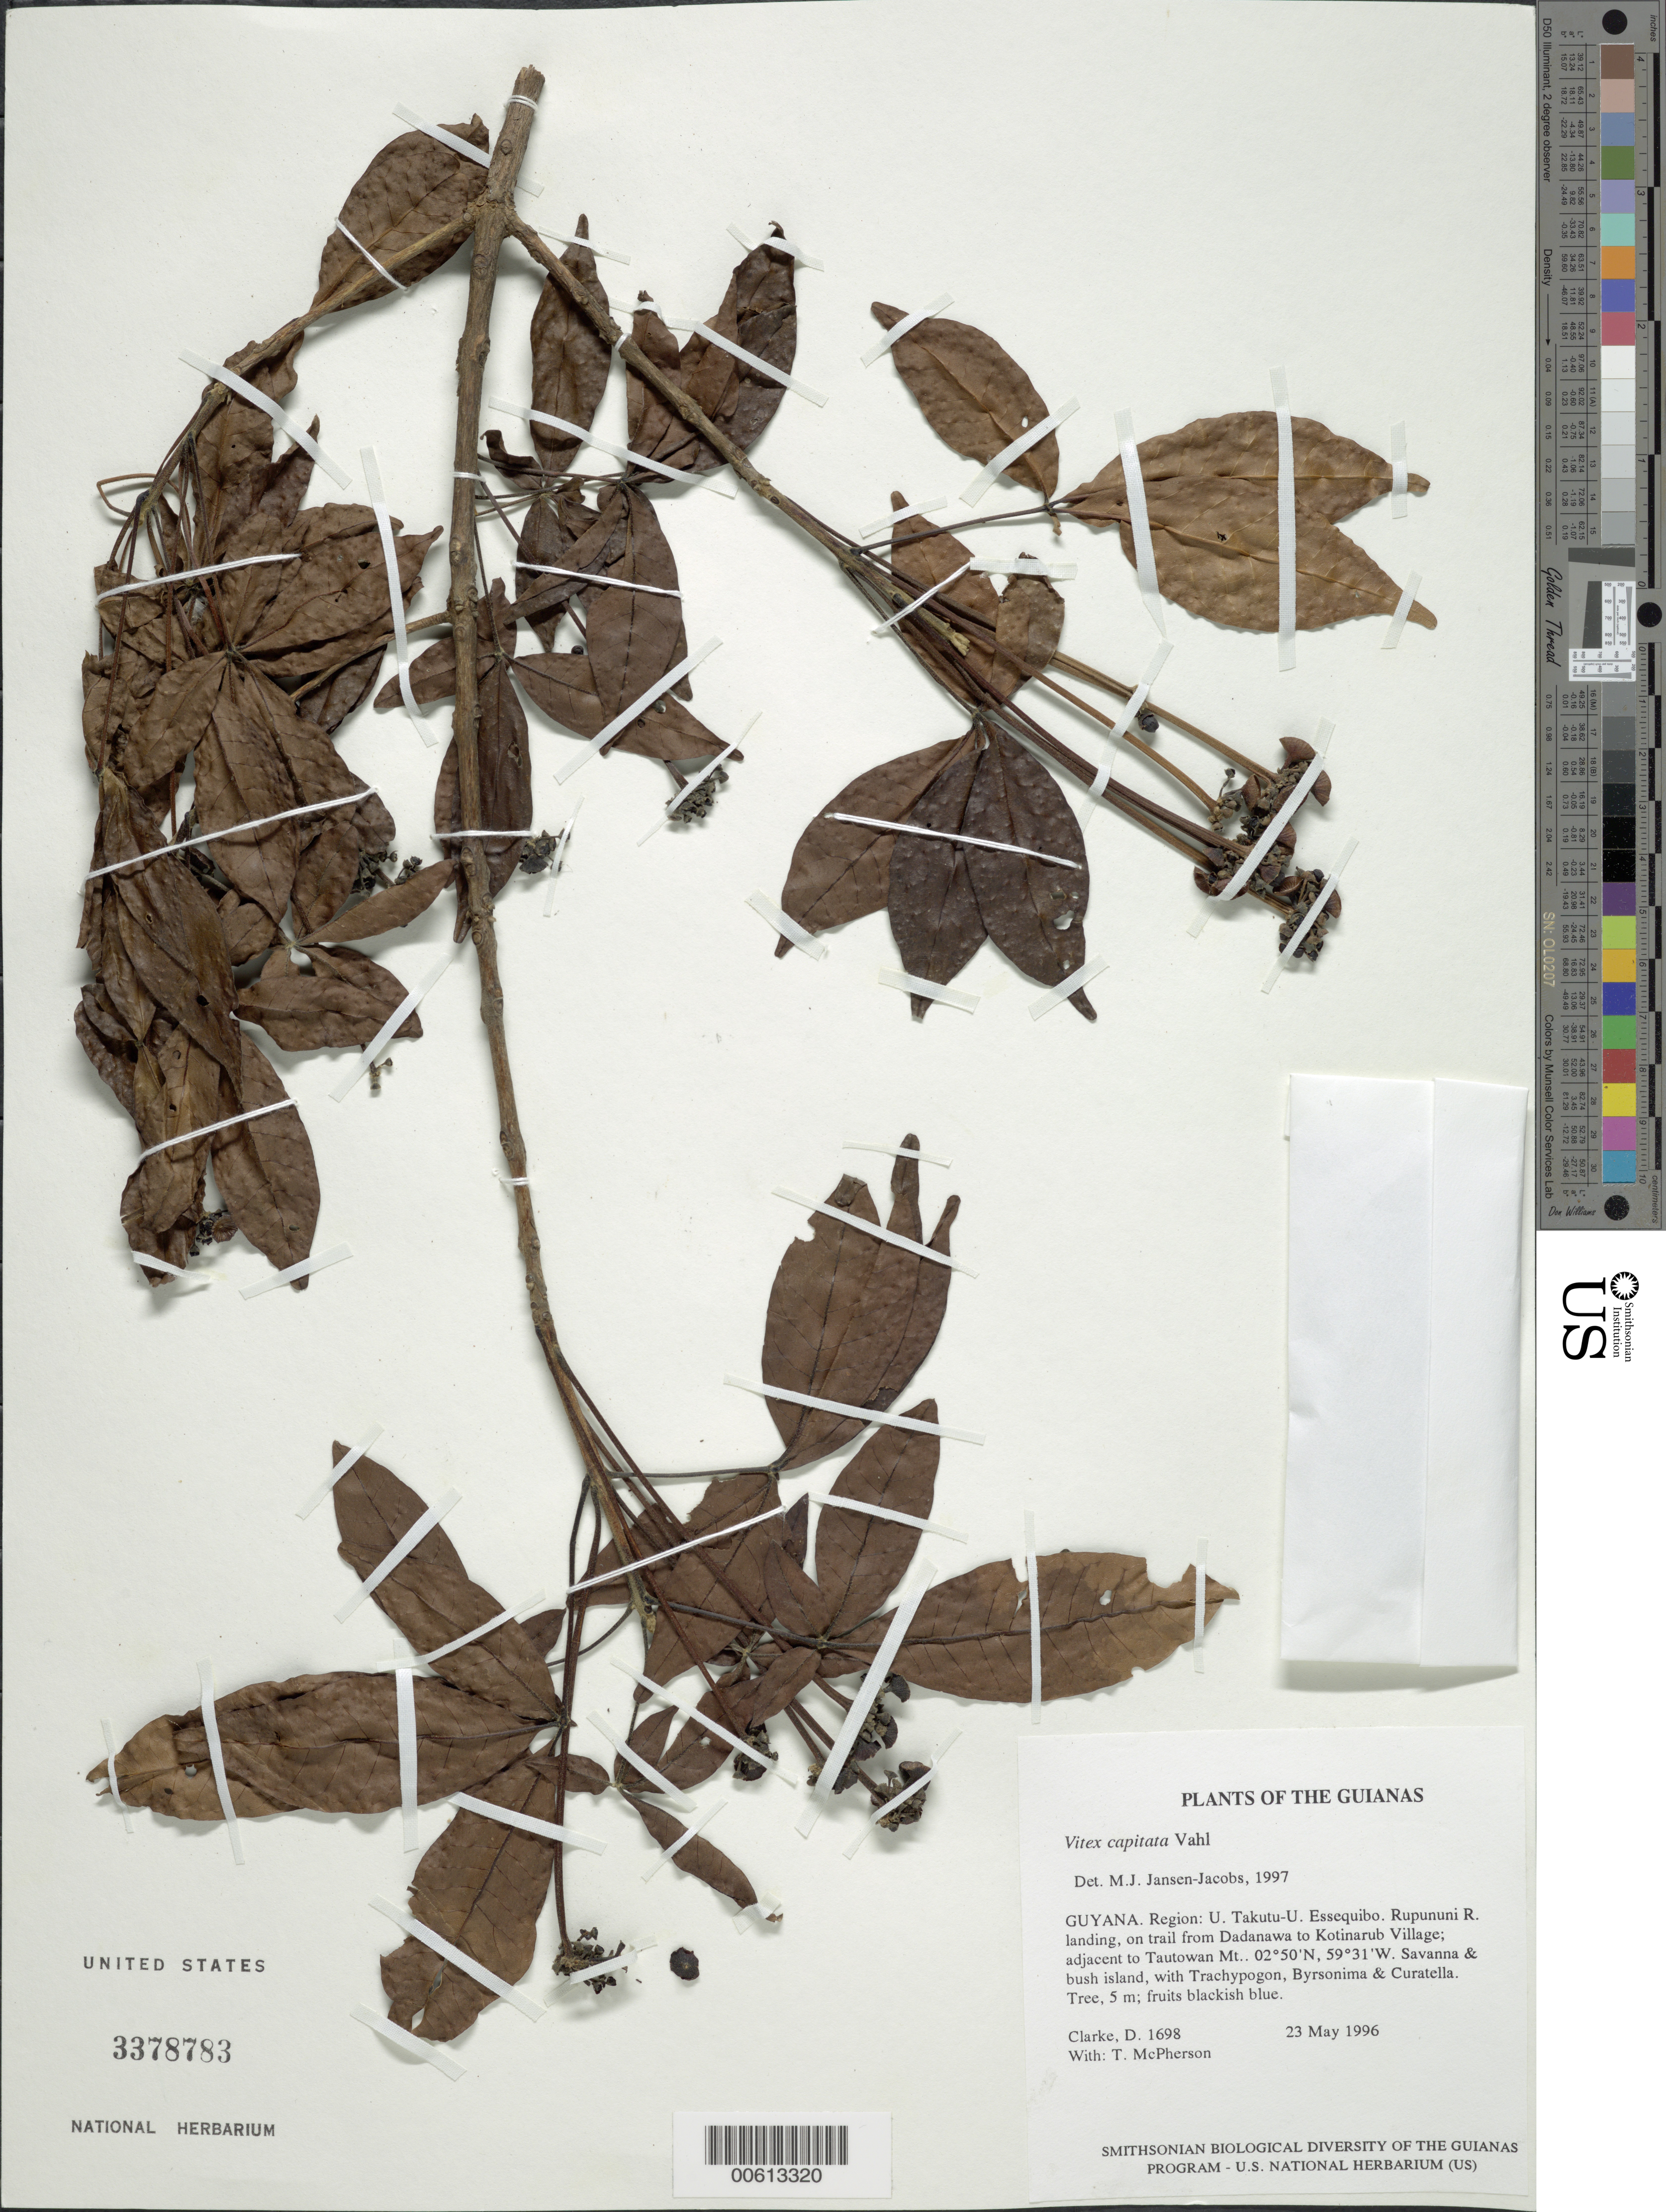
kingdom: Plantae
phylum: Tracheophyta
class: Magnoliopsida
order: Lamiales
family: Lamiaceae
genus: Vitex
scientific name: Vitex capitata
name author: Vahl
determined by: Jansen-Jacobs, M. J., (U), Nationaal Herbarium Nederland, Utrecht University branch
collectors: H. D. Clarke & T. McPherson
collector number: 1698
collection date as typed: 23 May 1996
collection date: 1996-05-23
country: Guyana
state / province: U. Takutu-U. Essequibo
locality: Rupununi R. landing, on trail from Dadanawa to Kotinarub Village; adjacent to Tautowan Mt.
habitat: Savanna & bush island, with Trachypogon, Byrsonima & Curatella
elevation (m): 100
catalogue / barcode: US 3378783